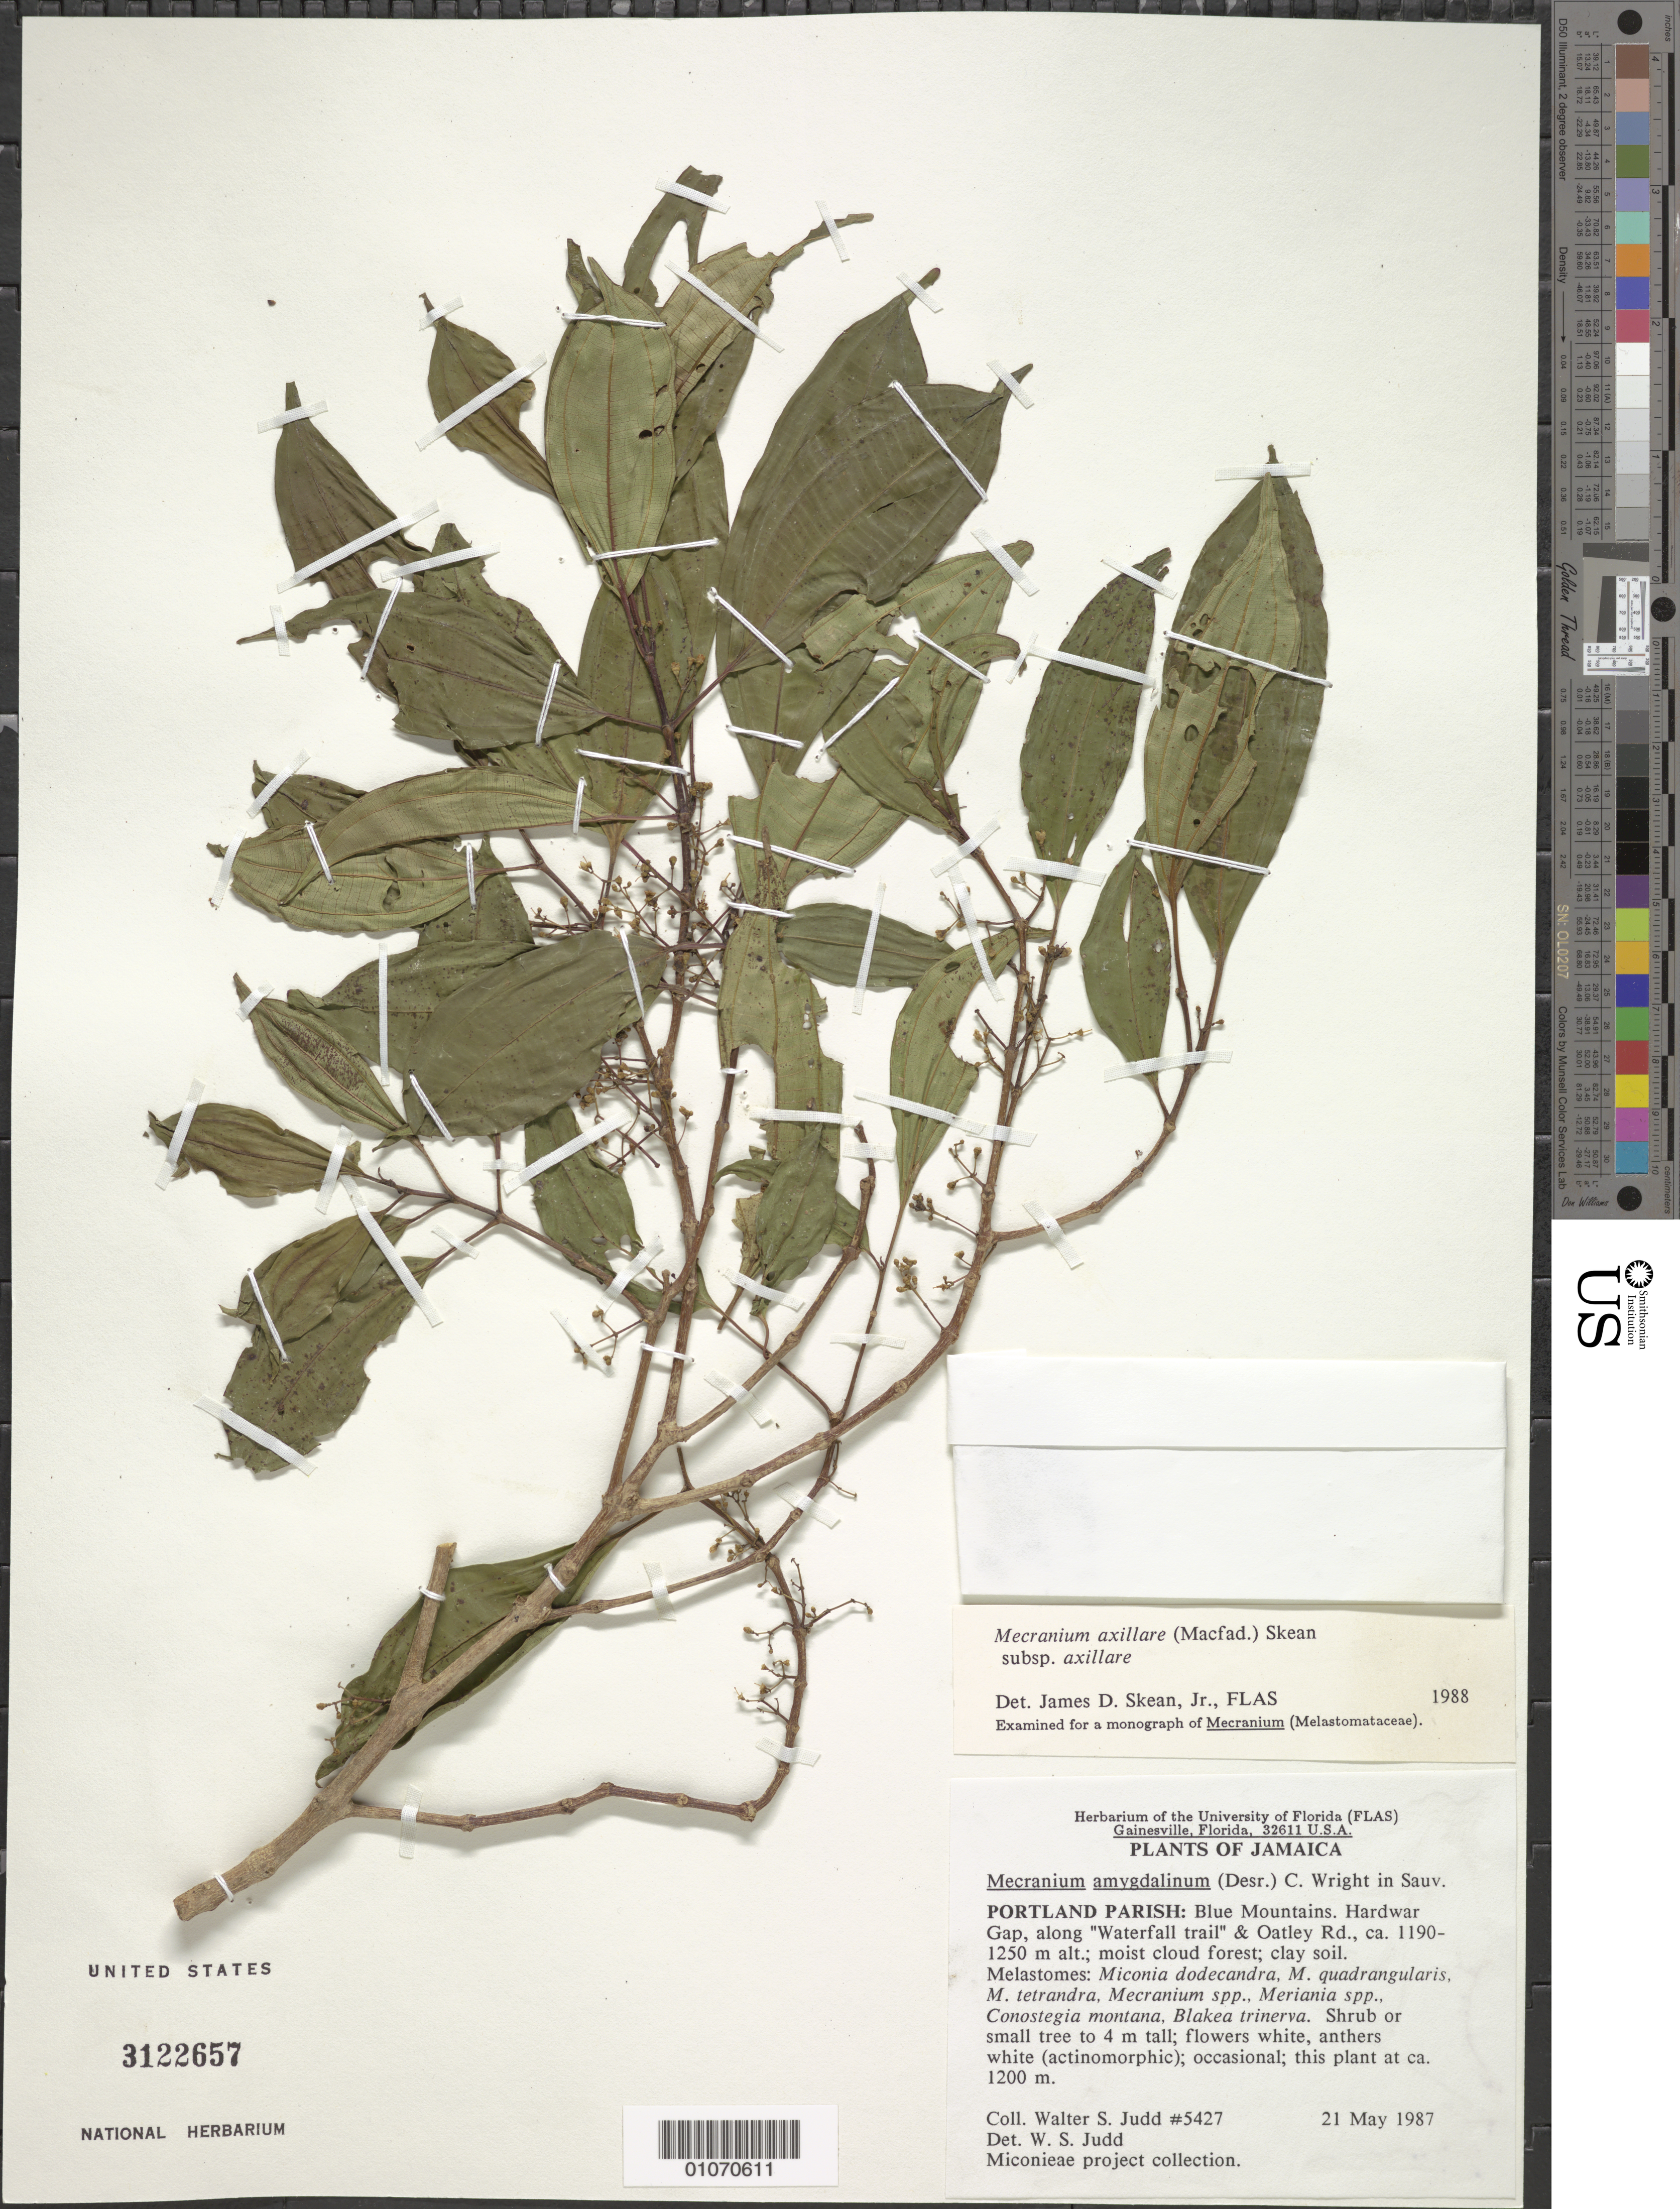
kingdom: Plantae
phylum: Tracheophyta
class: Magnoliopsida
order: Myrtales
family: Melastomataceae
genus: Mecranium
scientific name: Mecranium axillare subsp. axillare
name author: (Macfad.) Skean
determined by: Skean, J. D., Jr.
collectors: W. S. Judd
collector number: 5427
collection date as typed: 21 May 1987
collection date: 1987-05-21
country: Jamaica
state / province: Portland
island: Jamaica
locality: Blue Mountains; Hardwar Gap, along "Waterfall Trail" and Oatley Road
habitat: Moist cloud forest; clay soil. Melastomes: Miconia dodecandra, M. quadrangularis, M. tetrandra, Mecranium spp., Meriania spp., Conostegia montana, Blakea trinerva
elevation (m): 1200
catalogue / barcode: US 3122657